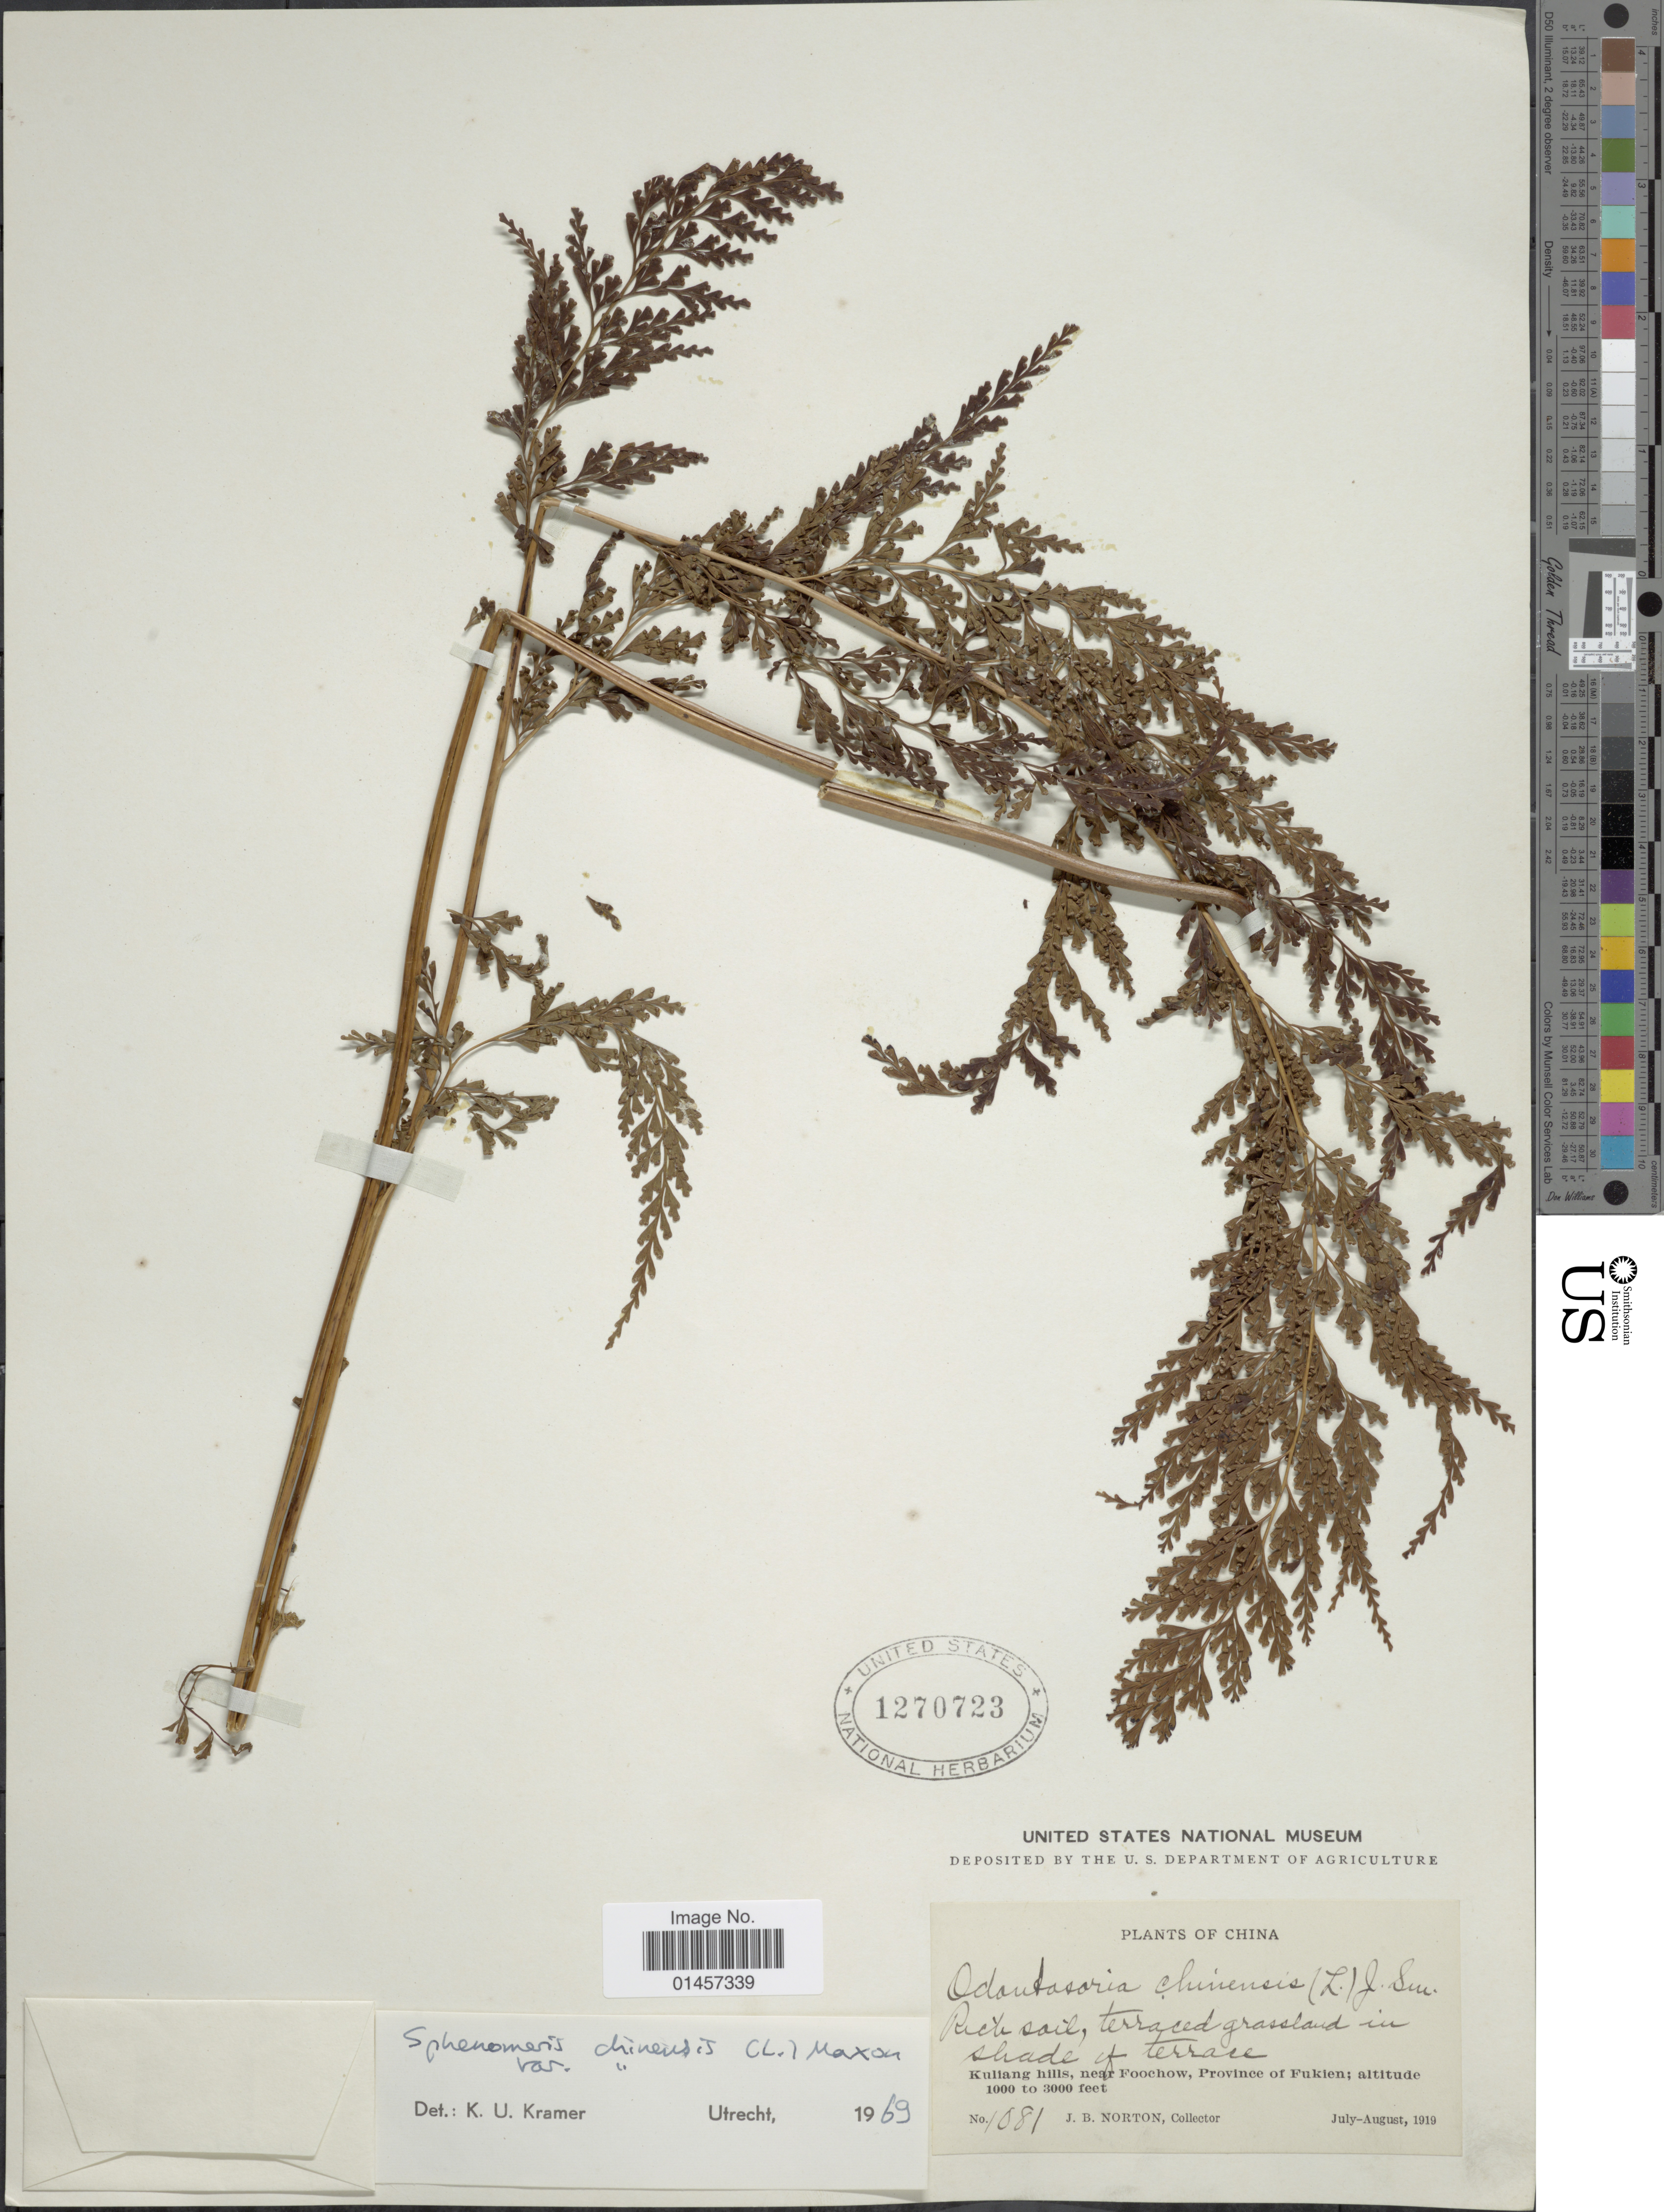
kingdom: Plantae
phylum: Tracheophyta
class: Polypodiopsida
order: Polypodiales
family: Lindsaeaceae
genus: Sphenomeris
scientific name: Sphenomeris chinensis var. chinensis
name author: (L.) Maxon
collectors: J. B. Norton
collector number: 1081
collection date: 1919-07/1919-08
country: China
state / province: Fujian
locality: Kuliang Hills, near Foochow, province of Fukien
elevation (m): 305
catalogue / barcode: US 1270723